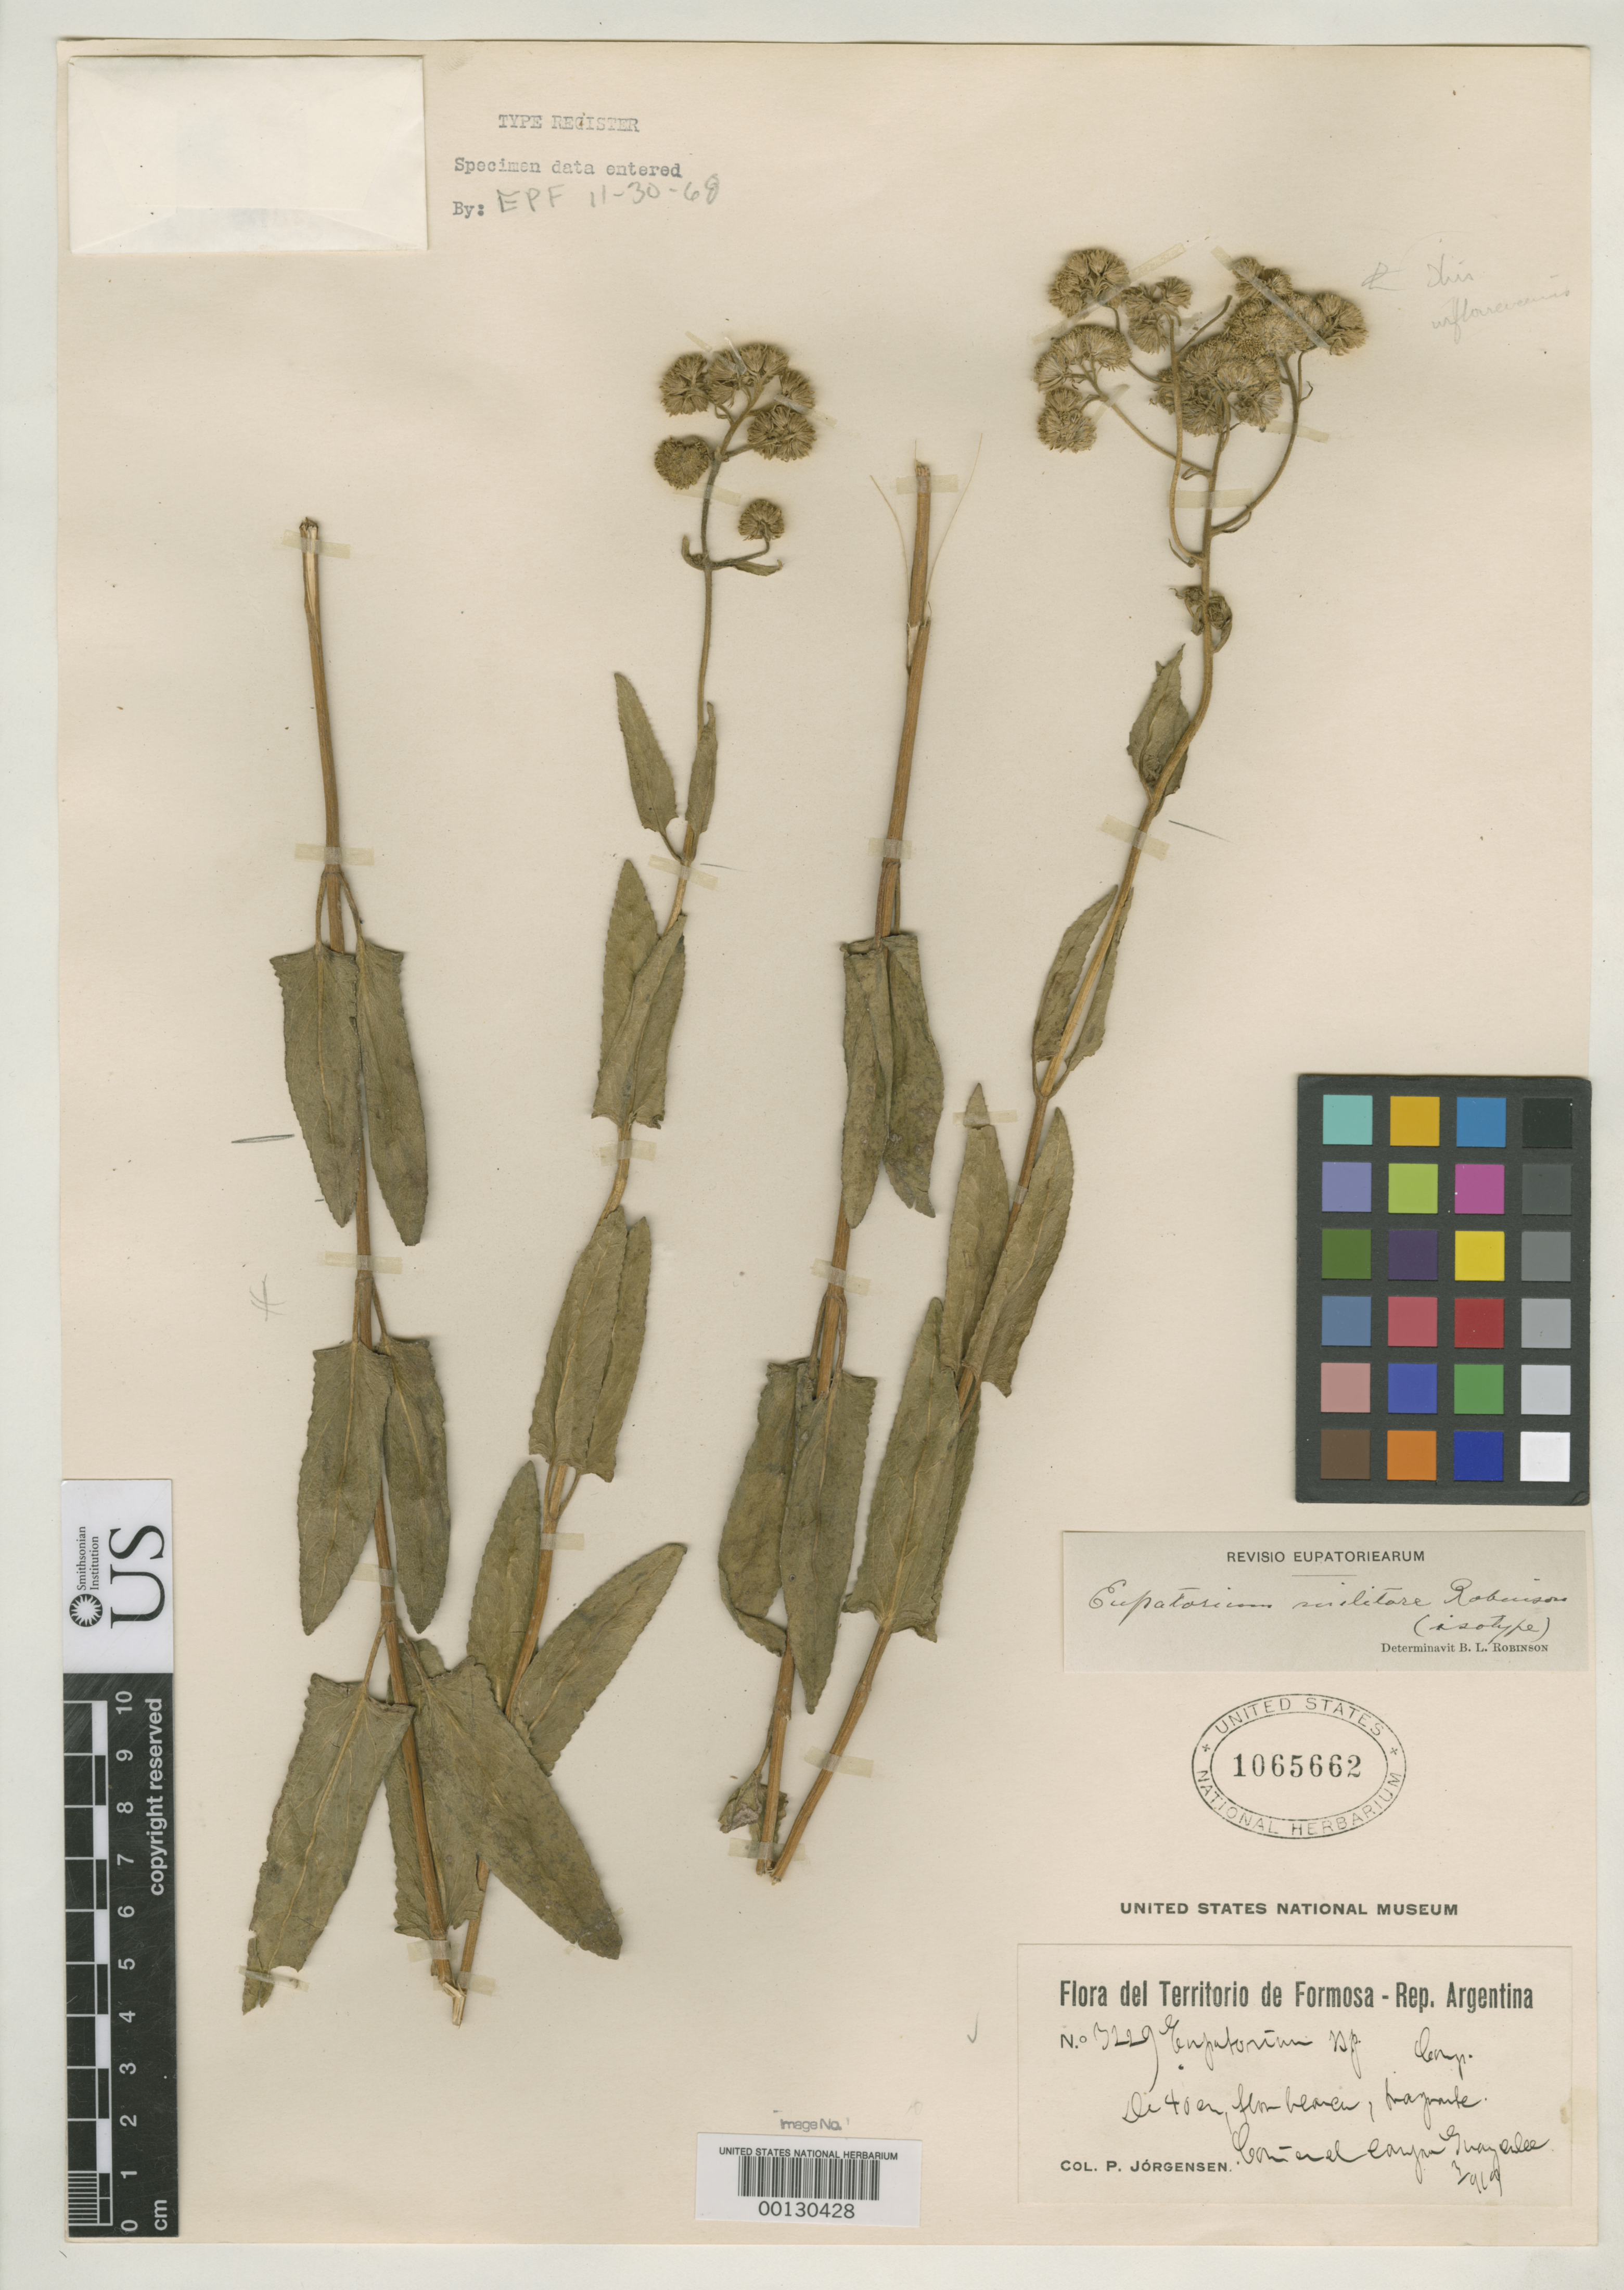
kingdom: Plantae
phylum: Tracheophyta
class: Magnoliopsida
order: Asterales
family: Asteraceae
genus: Eupatorium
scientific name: Eupatorium militare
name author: B.L. Rob.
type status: Isotype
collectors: P. Jorgensen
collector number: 3229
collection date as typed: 03 Sep 1919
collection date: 1919-09-03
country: Argentina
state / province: Formosa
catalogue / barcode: US 1065662